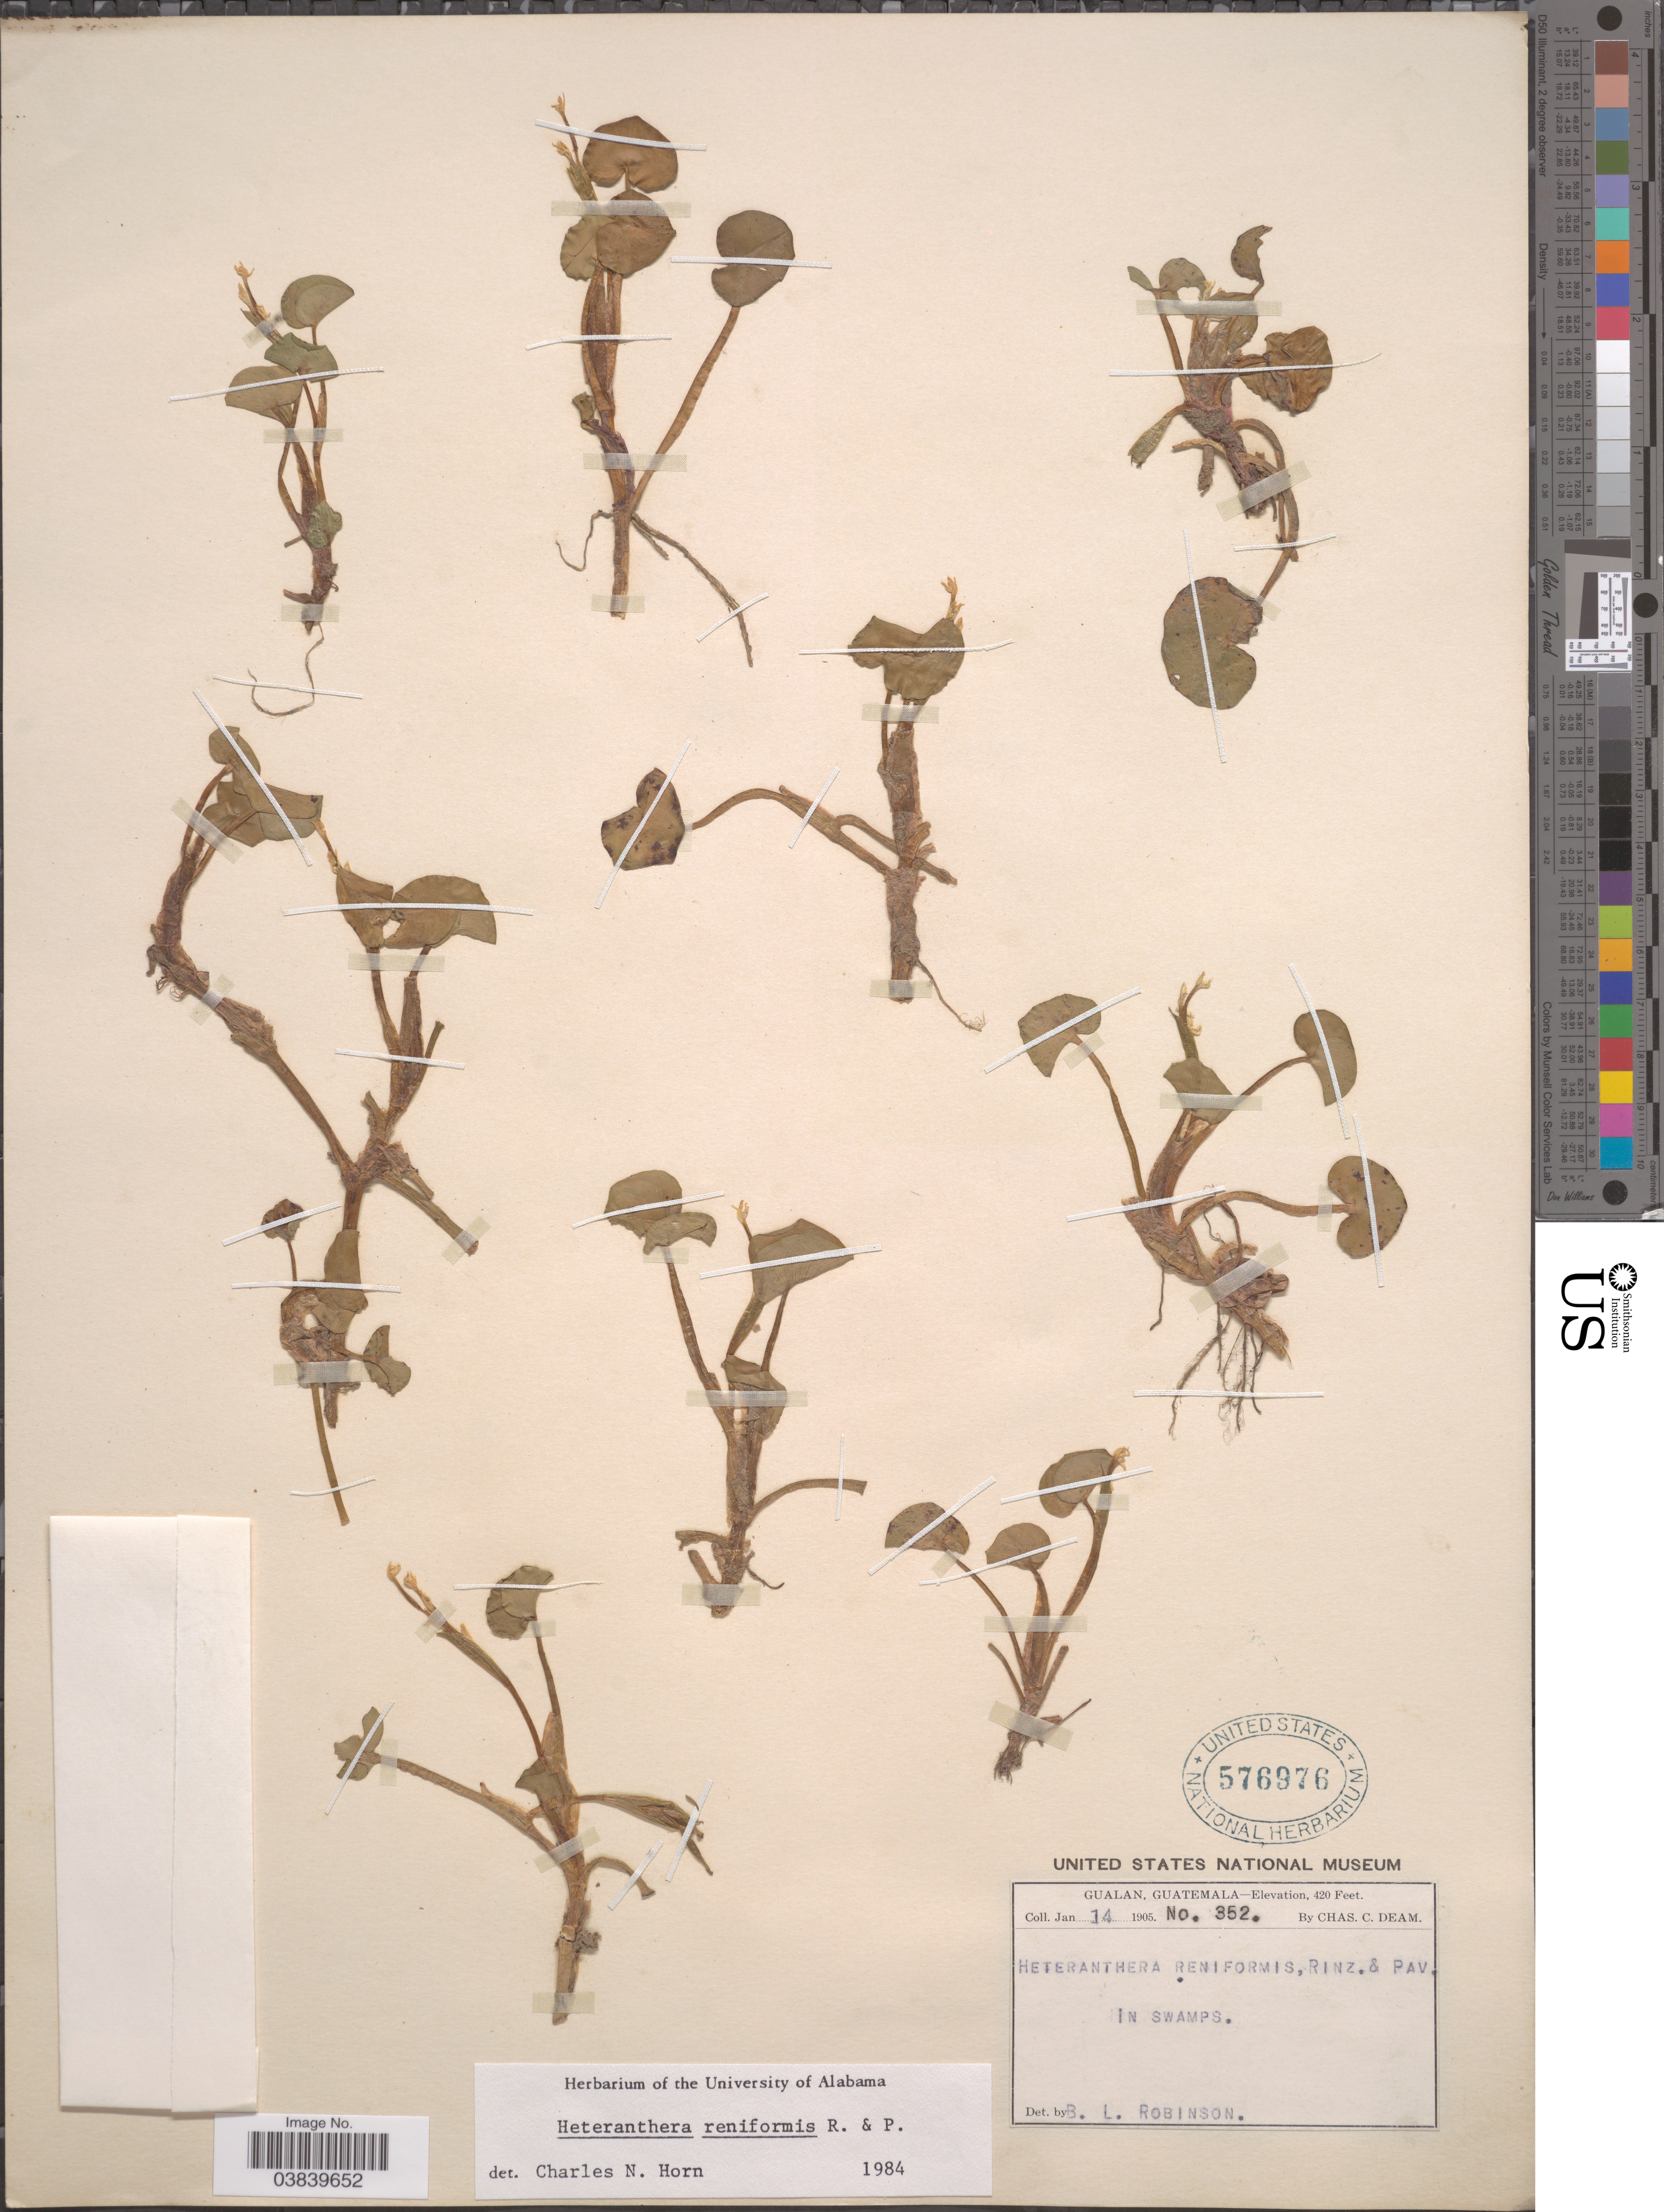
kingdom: Plantae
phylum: Tracheophyta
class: Liliopsida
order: Commelinales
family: Pontederiaceae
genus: Heteranthera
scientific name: Heteranthera reniformis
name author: Ruiz & Pav.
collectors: C. C. Deam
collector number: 352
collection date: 1905-01-14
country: Guatemala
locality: Gualan.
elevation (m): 128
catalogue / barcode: US 576976